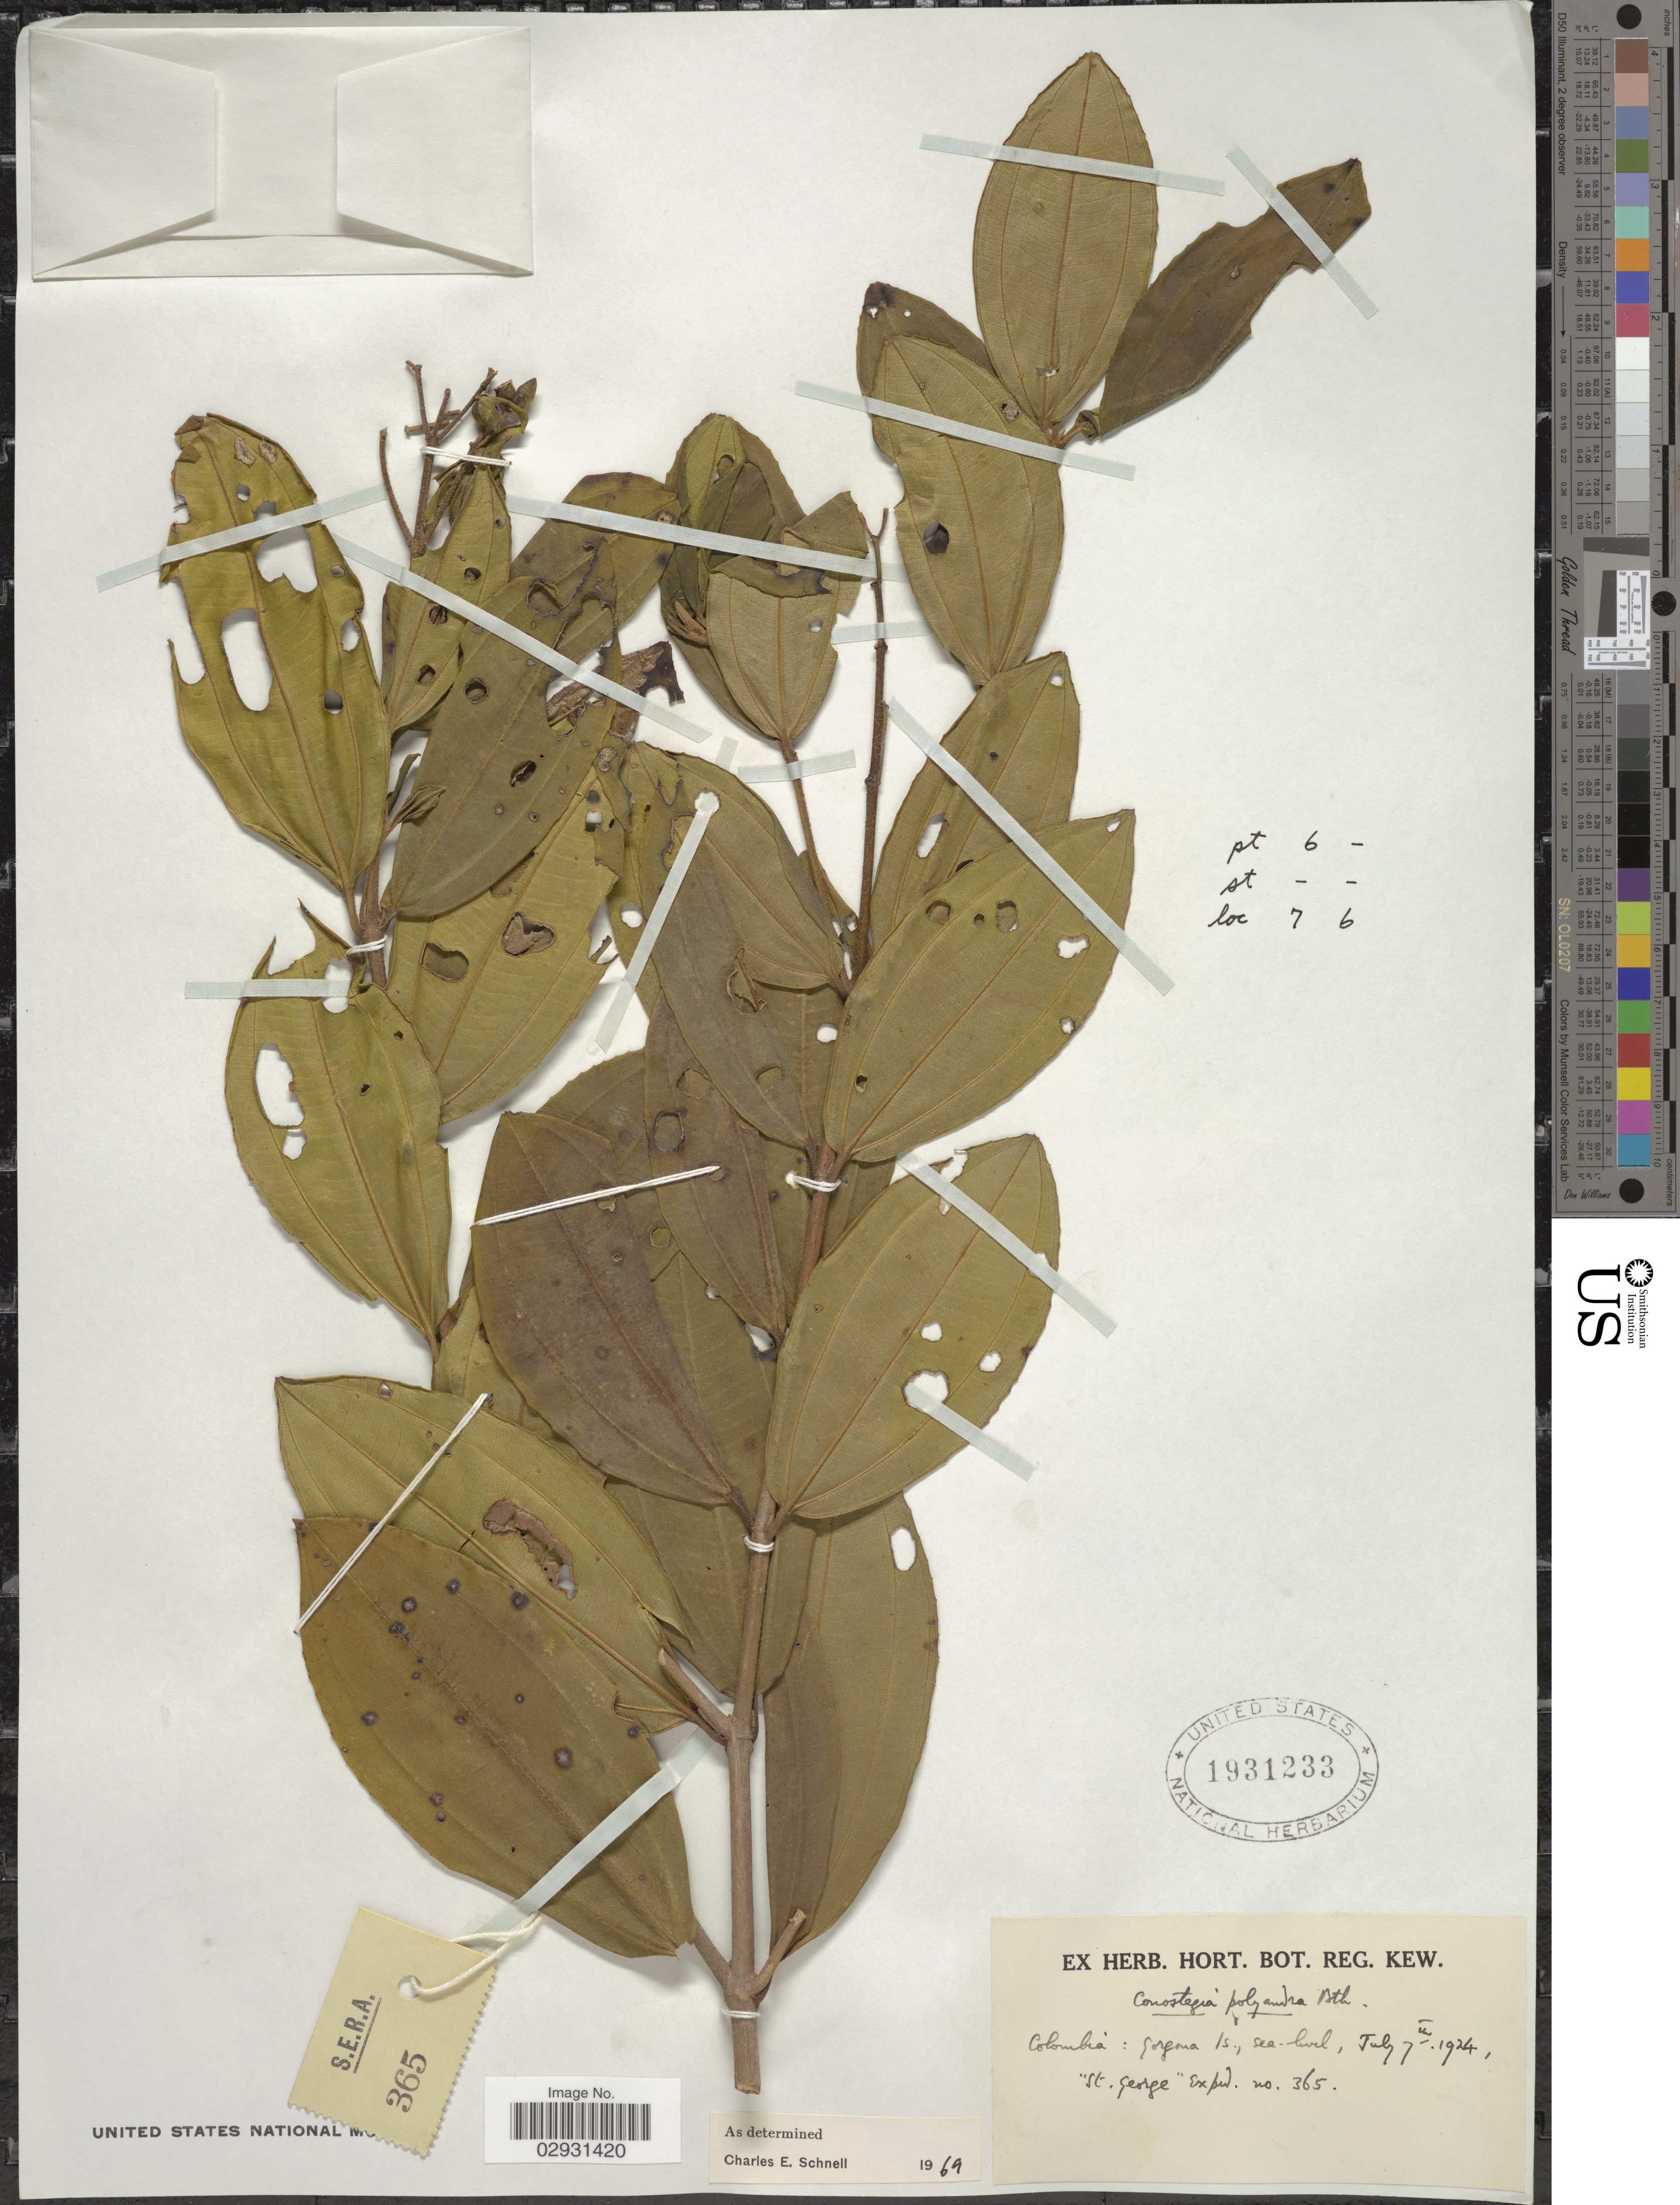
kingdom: Plantae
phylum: Tracheophyta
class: Magnoliopsida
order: Myrtales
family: Melastomataceae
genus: Conostegia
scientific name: Conostegia polyandra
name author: Benth.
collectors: St. George Exped.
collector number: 365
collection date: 1924-07-07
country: Colombia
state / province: Cauca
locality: Gorgona Is.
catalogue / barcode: US 1931233